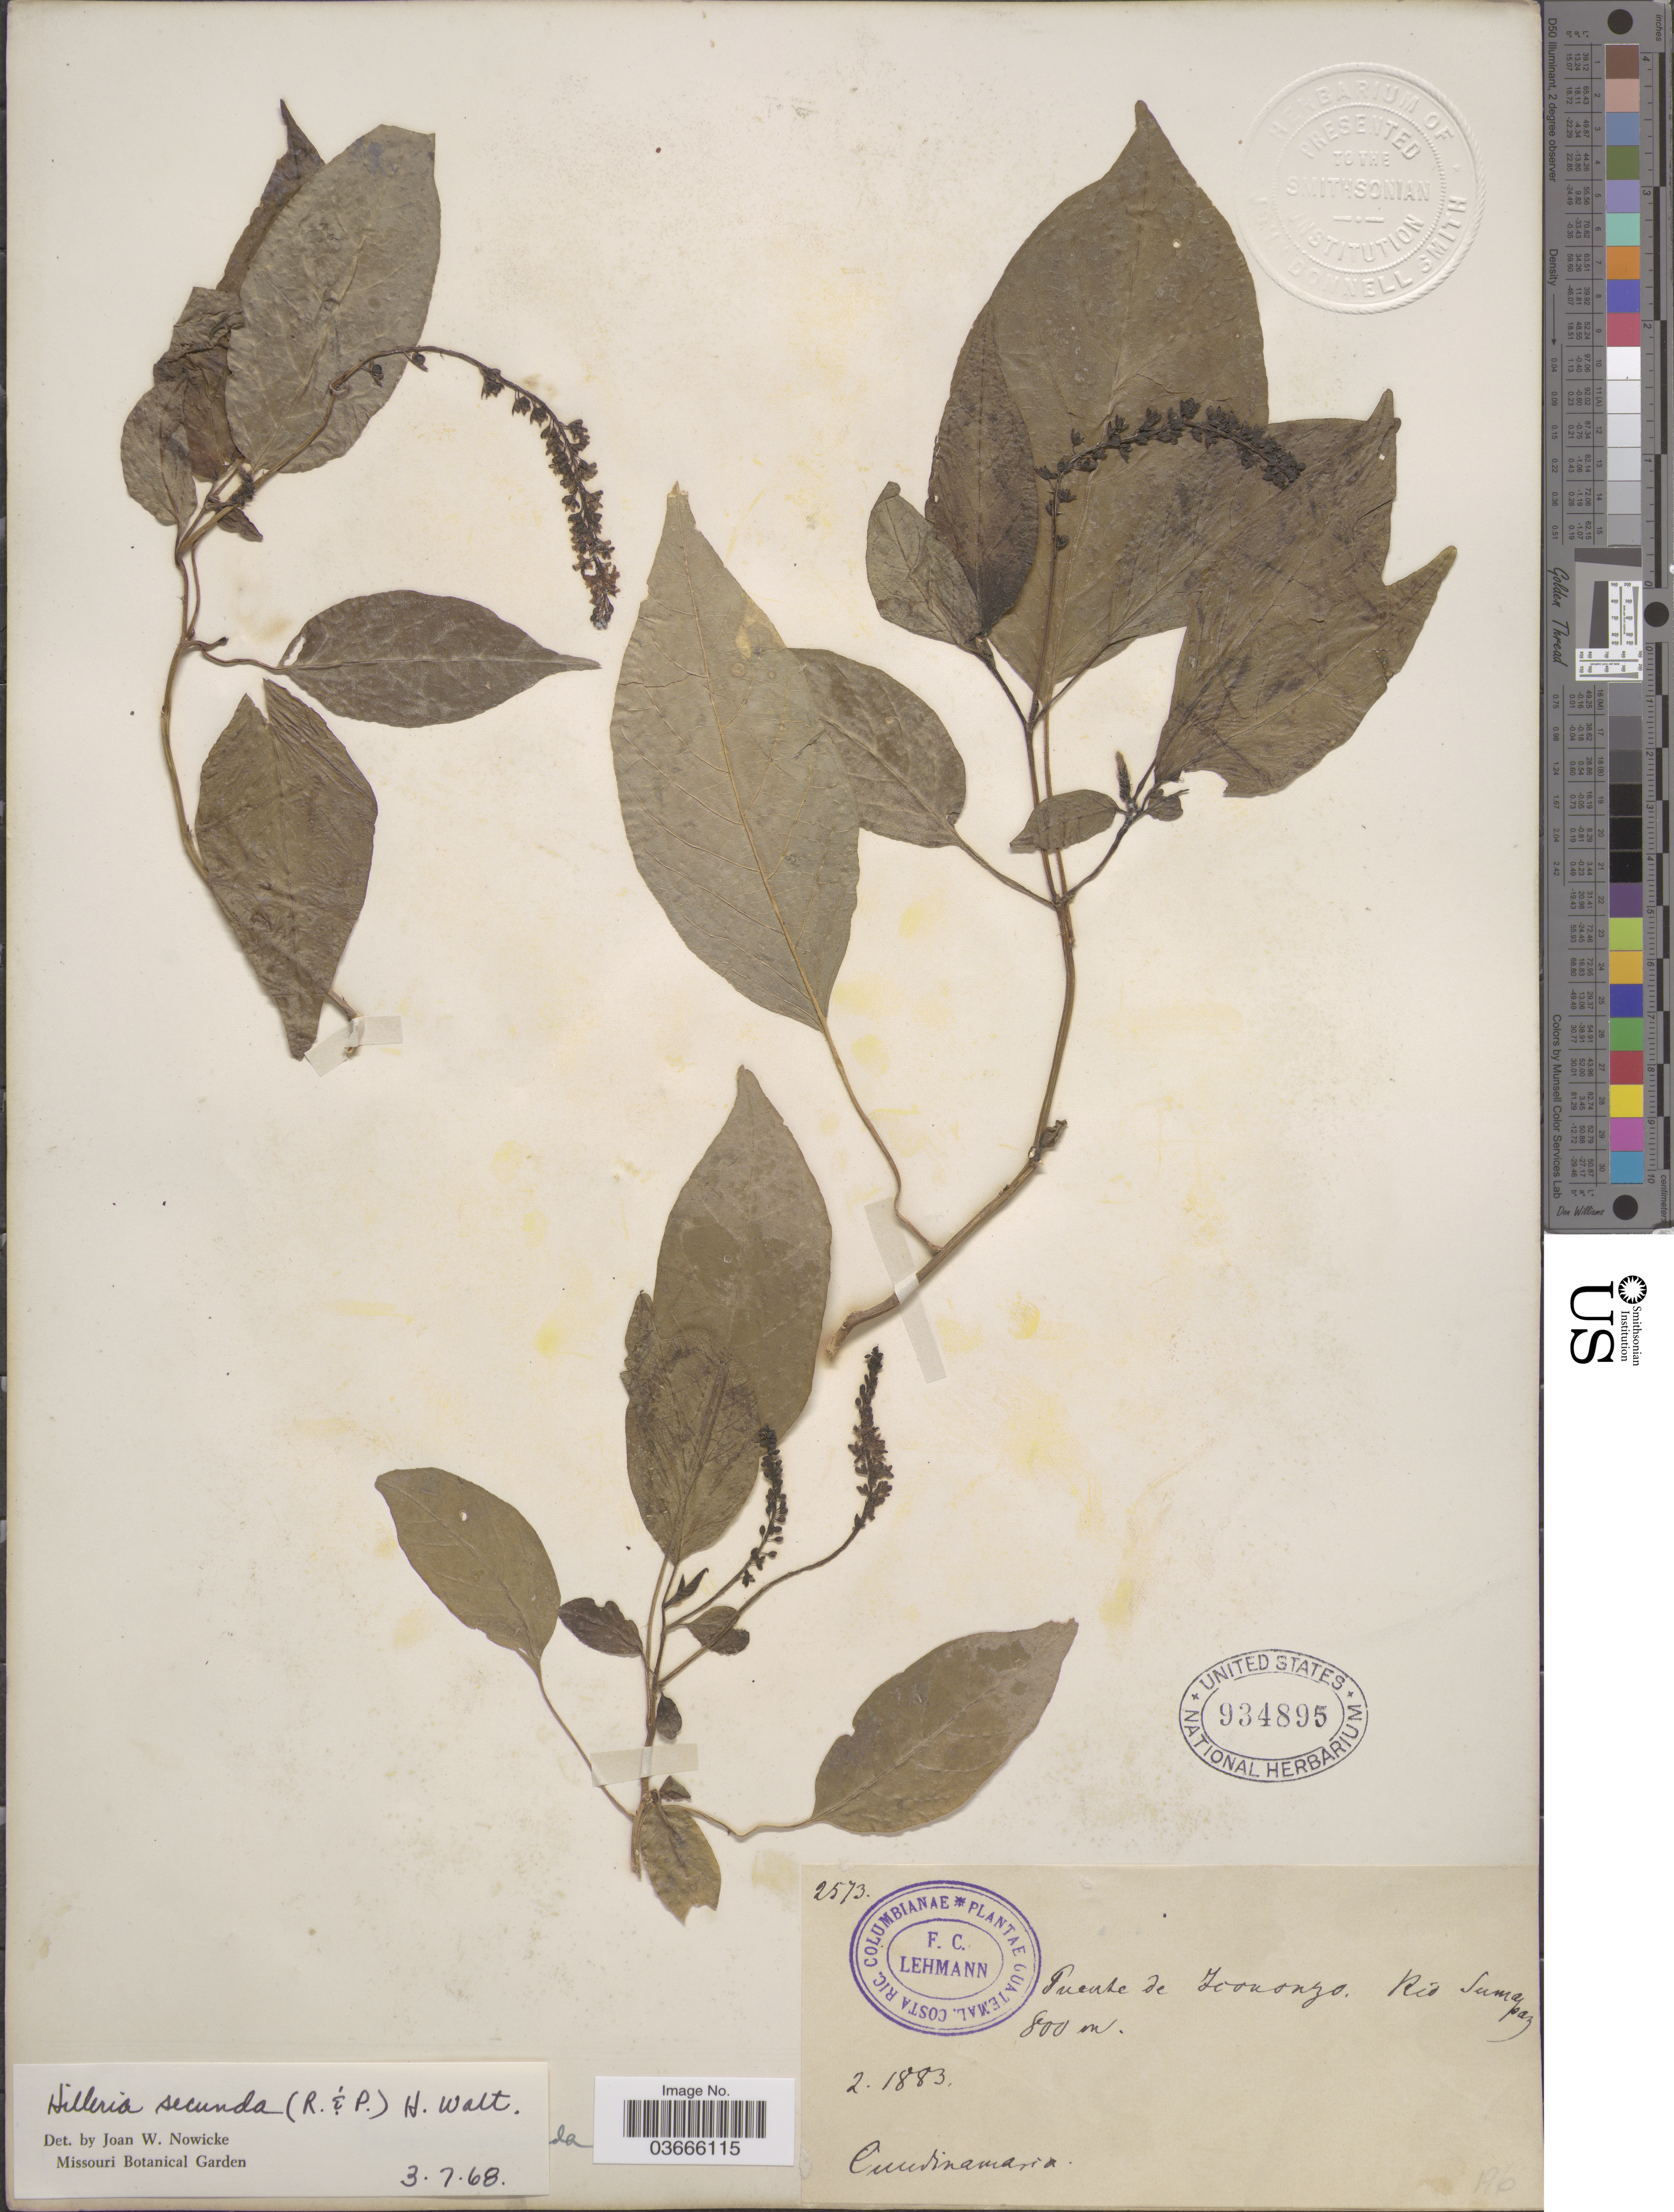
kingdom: Plantae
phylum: Tracheophyta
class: Magnoliopsida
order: Caryophyllales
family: Phytolaccaceae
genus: Hilleria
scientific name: Hilleria secunda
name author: (Ruiz & Pav.) H. Walter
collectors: F. C. Lehmann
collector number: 2573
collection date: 1883-02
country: Colombia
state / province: Cundinamarca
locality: Puente de Icononzo. Rio Sumapaz.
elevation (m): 800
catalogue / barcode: US 934895